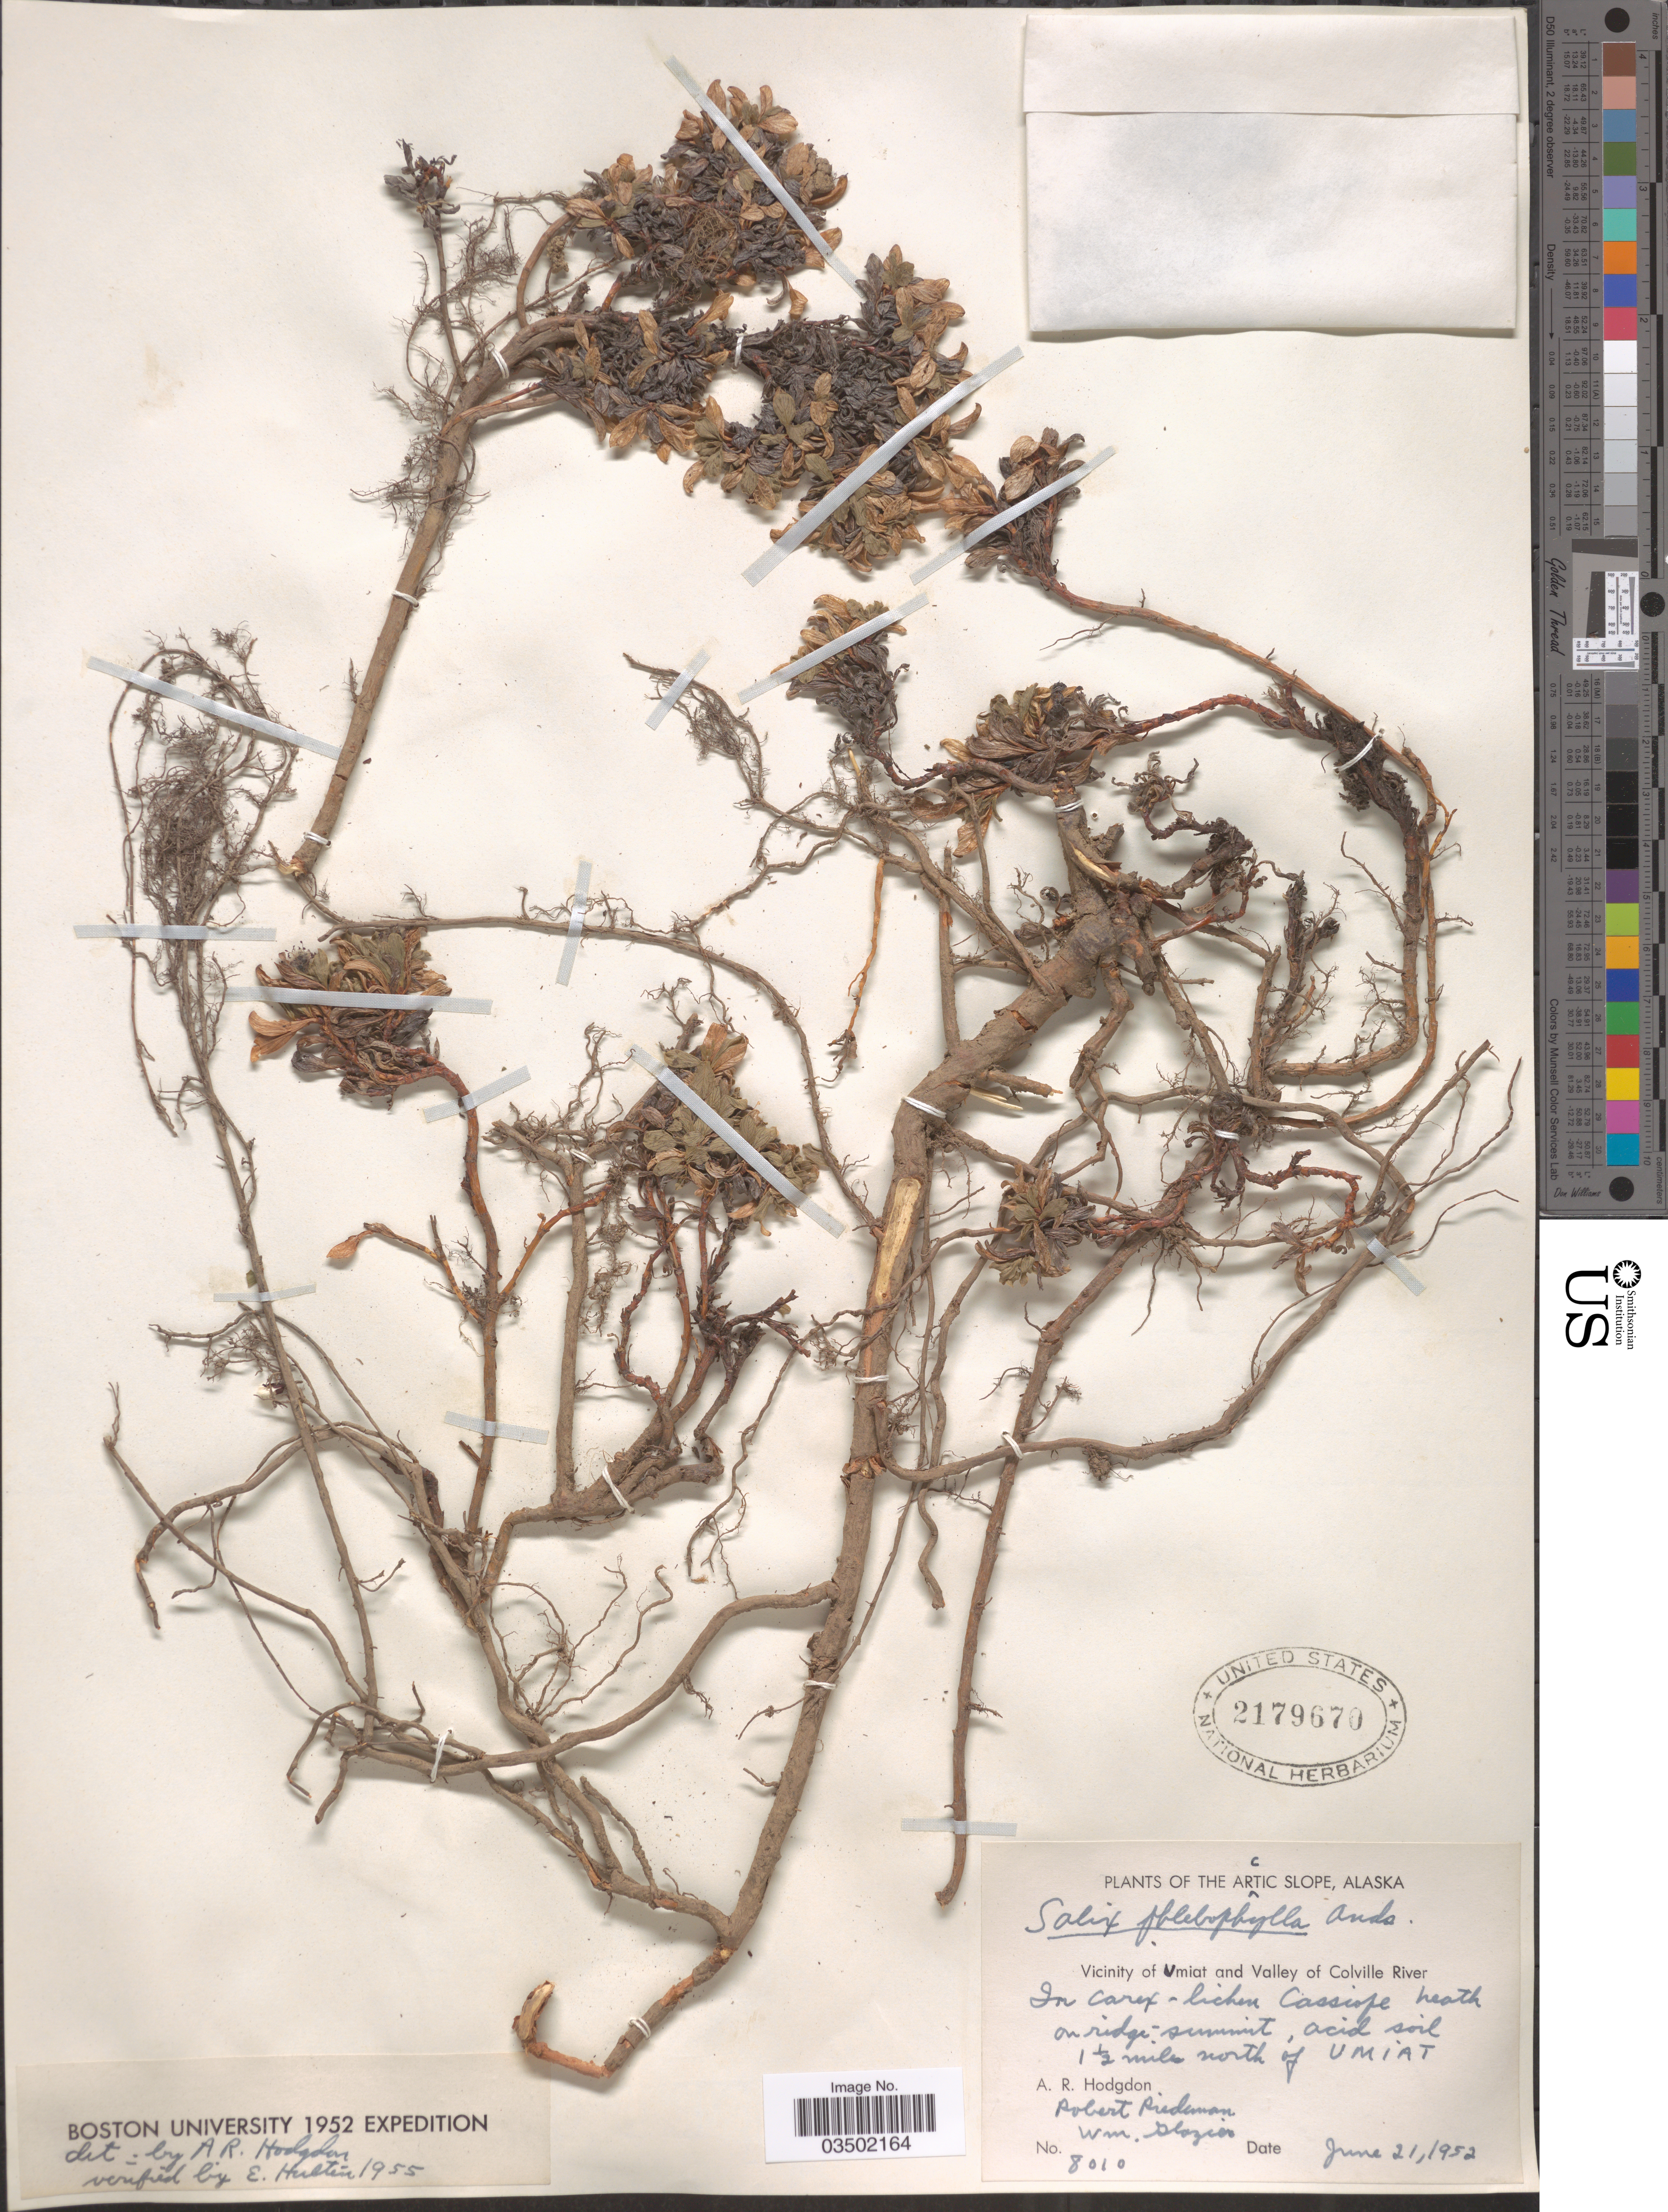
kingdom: Plantae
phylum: Tracheophyta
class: Magnoliopsida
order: Malpighiales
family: Salicaceae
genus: Salix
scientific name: Salix phlebophylla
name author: Andersson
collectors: A. R. Hodgdon, R. Piedeman & W. Glazier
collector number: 8010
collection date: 1952-06-21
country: United States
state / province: Alaska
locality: Arctic Slope. Vicinity of Umiat and Valley of Colville River. Cassiope heath on ridge - summit, 1½ miles North of Umiat.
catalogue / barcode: US 2179670